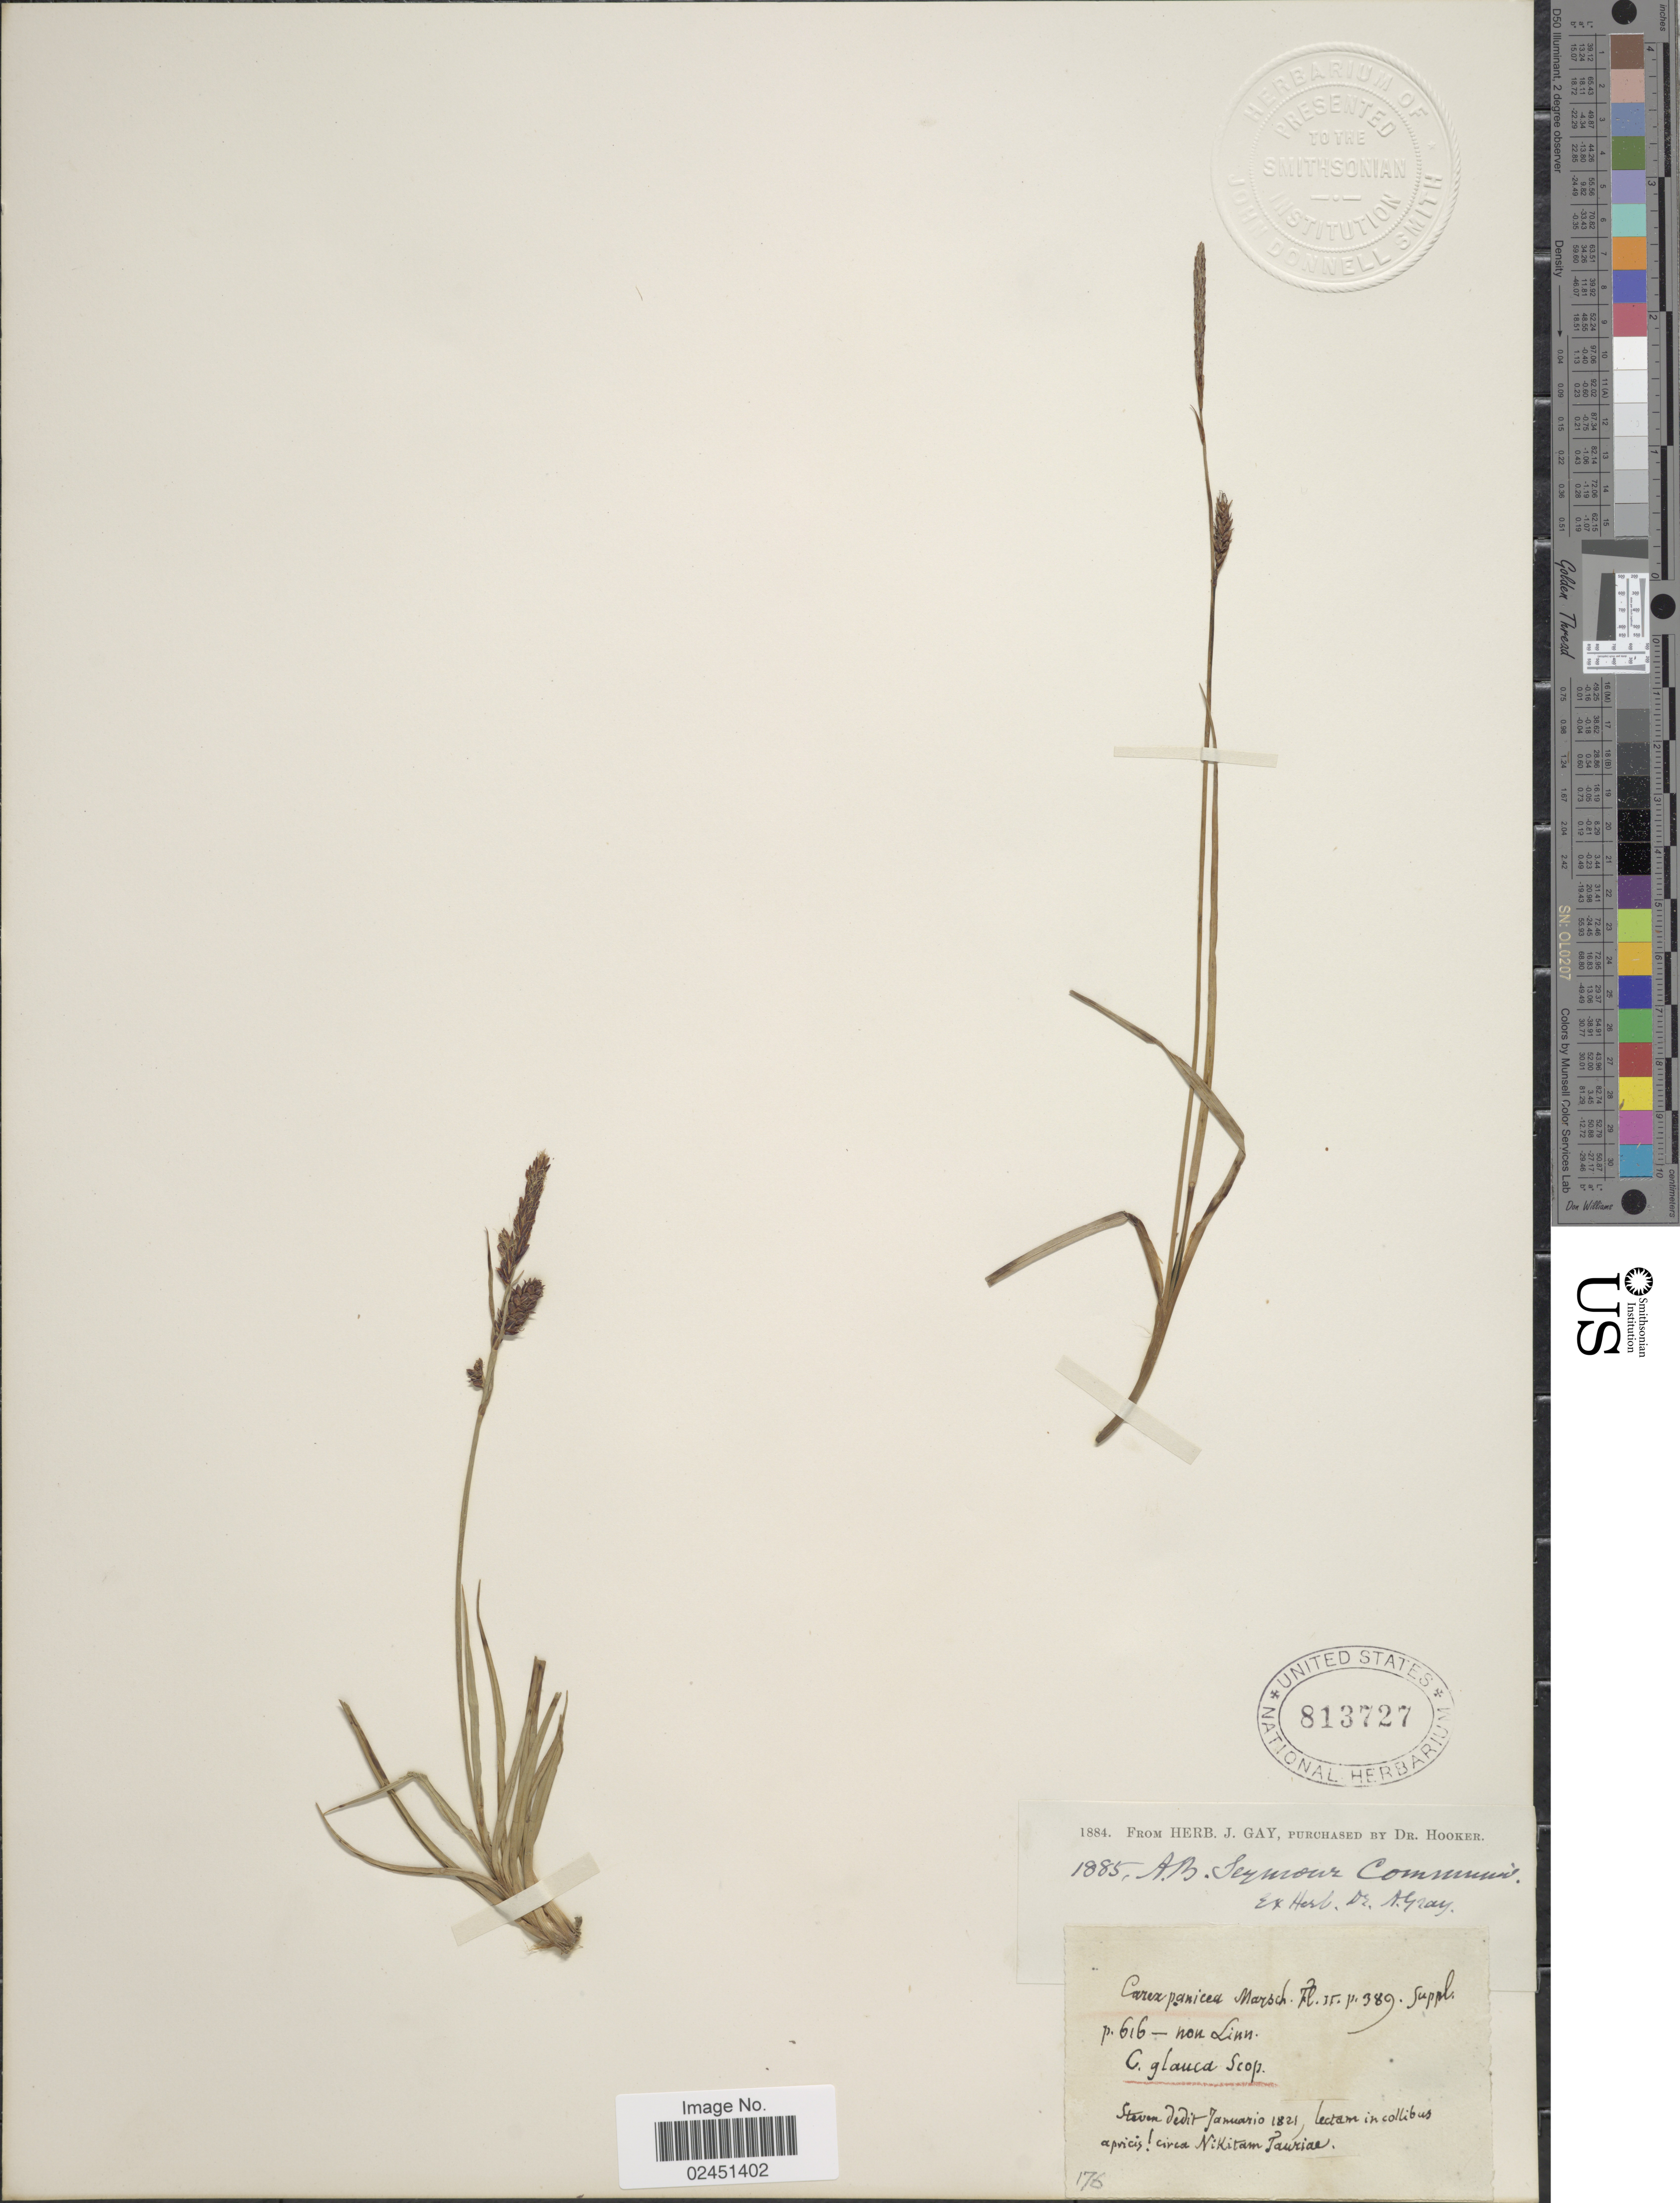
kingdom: Plantae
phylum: Tracheophyta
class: Liliopsida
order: Poales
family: Cyperaceae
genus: Carex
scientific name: Carex panicea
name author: L.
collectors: -- Steven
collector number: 176?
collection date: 1821-01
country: Ukraine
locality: In collibus apricis, circa Niktam Tauria [unsure placement]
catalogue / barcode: US 813727